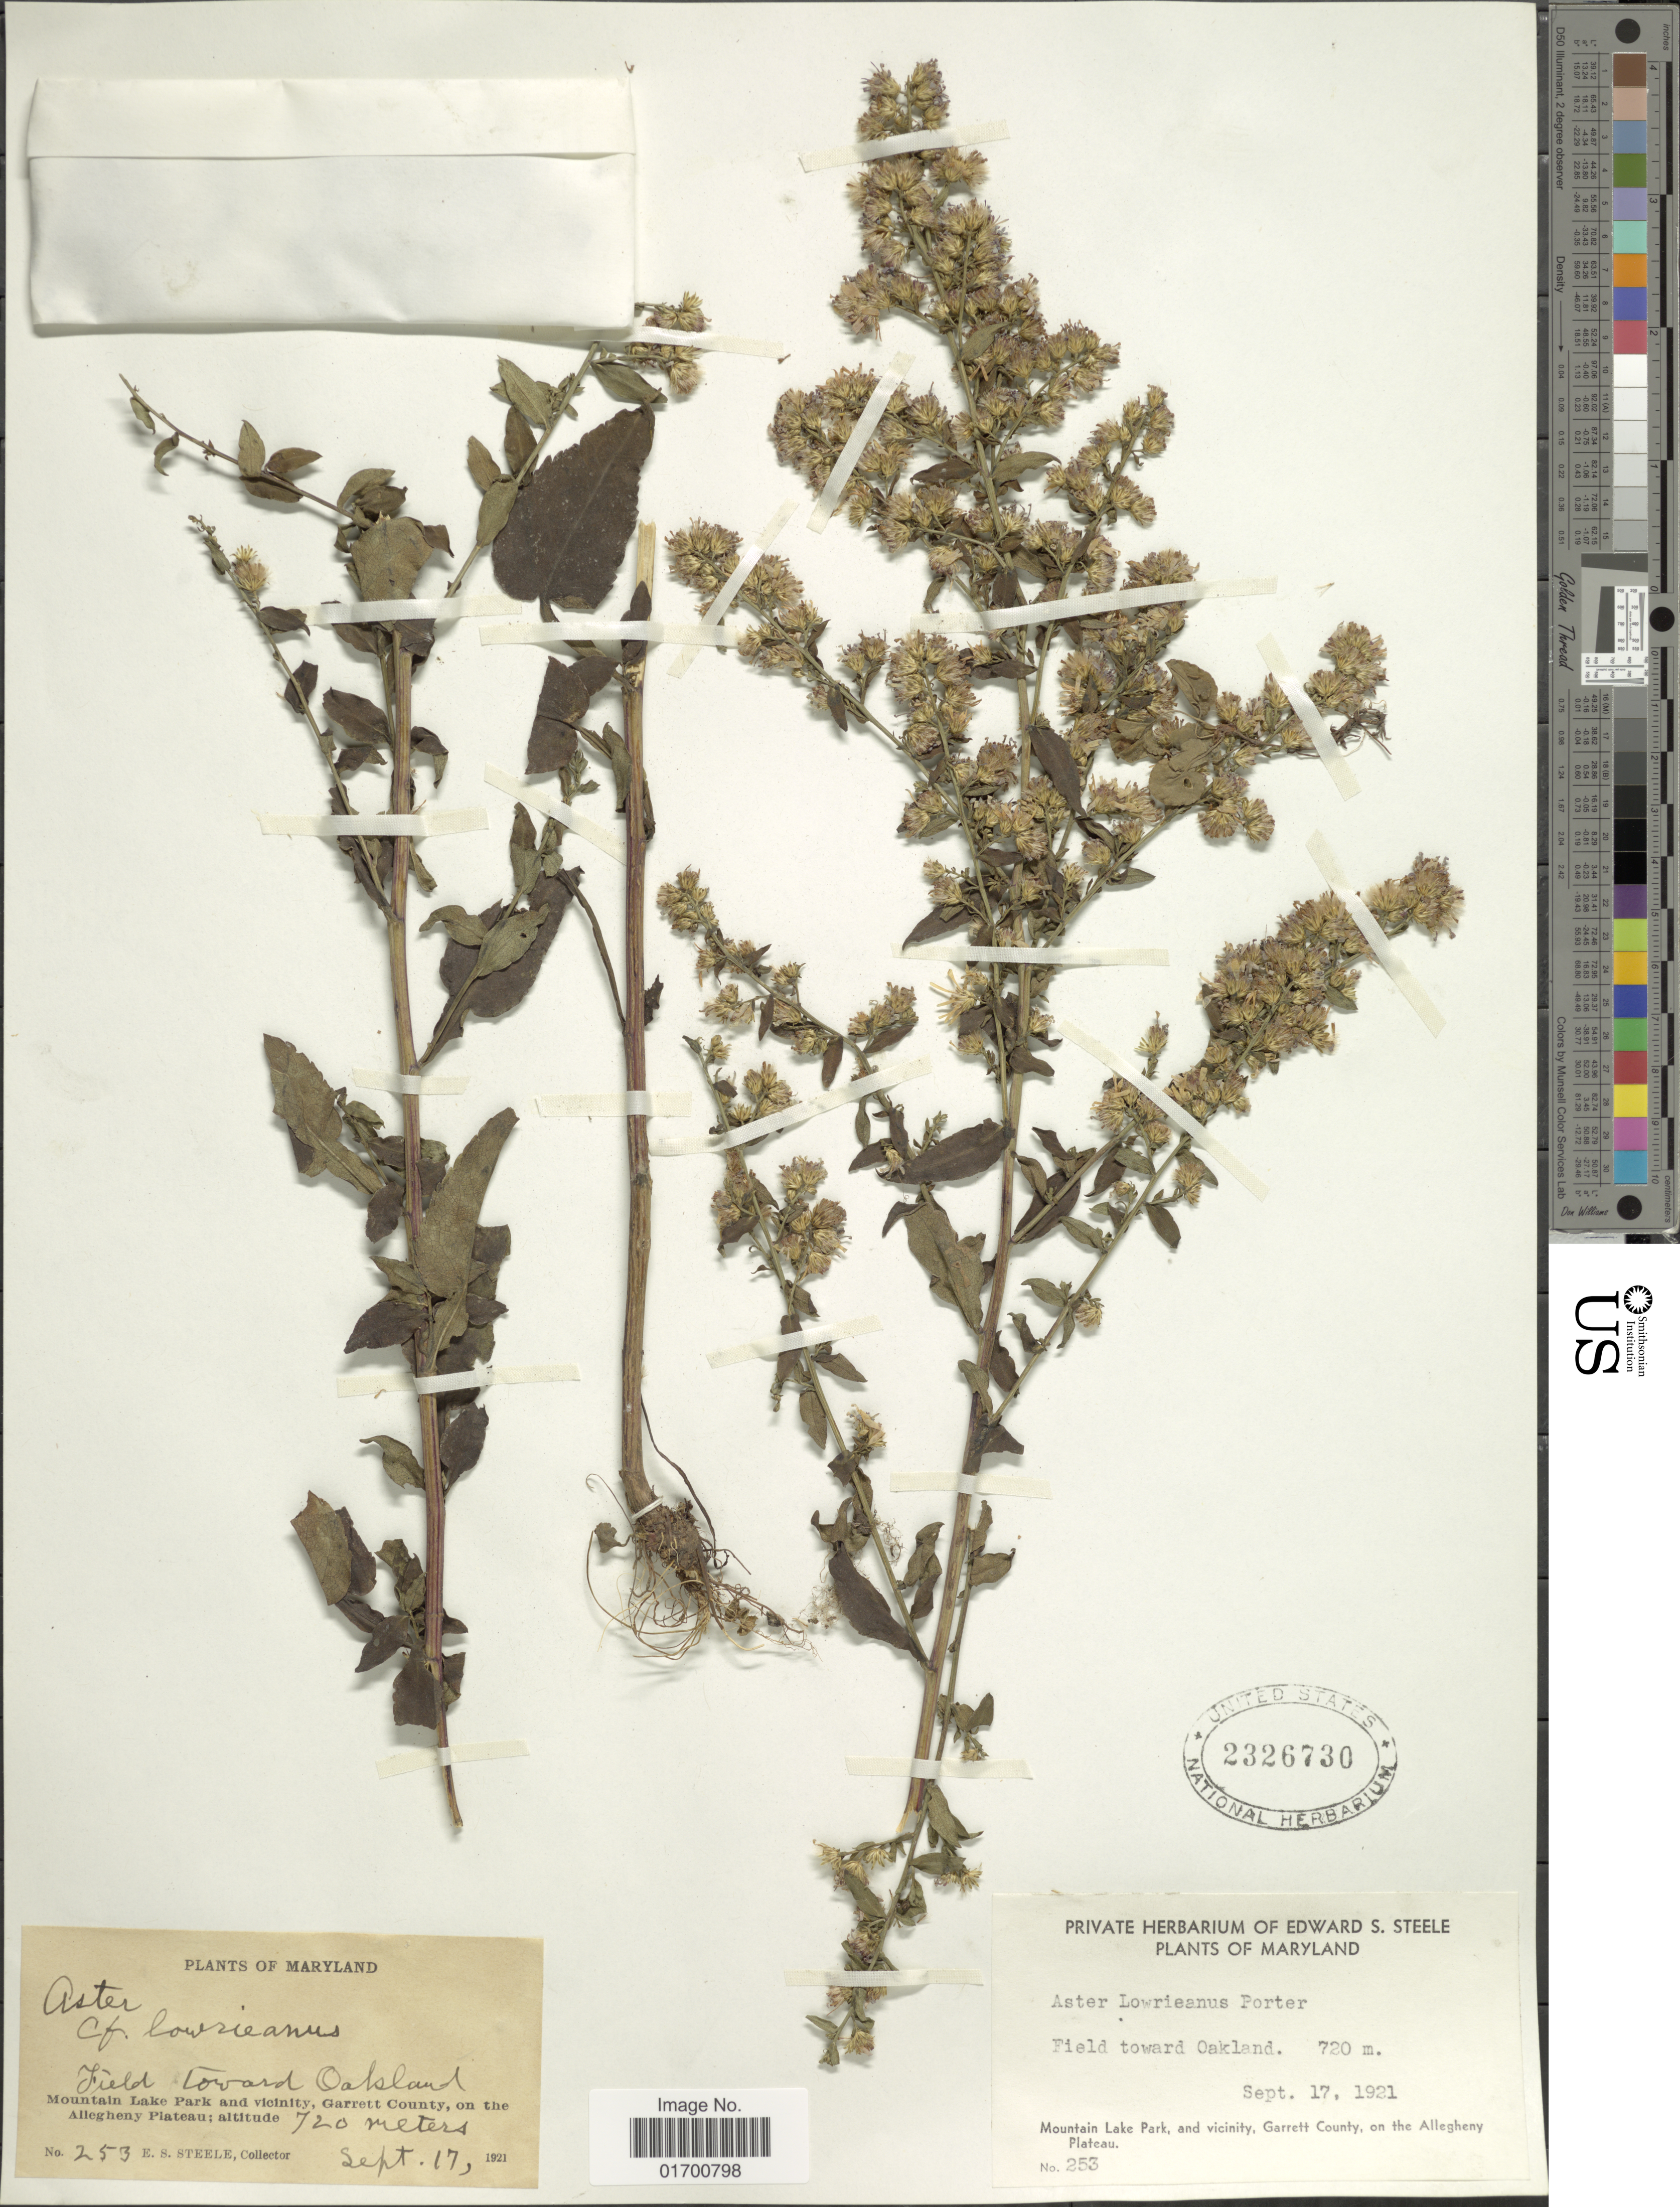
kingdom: Plantae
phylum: Tracheophyta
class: Magnoliopsida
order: Asterales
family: Asteraceae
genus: Symphyotrichum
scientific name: Symphyotrichum lowrieanum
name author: (Porter) G.L. Nesom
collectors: E. Steele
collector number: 253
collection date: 1921-09-17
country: United States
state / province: Maryland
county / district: Garrett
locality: Field, Towards Oakland, Mounrtain Lake Park and Vicinity, Garrett County, on the Allegheny Plateau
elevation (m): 720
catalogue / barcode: US 2326730